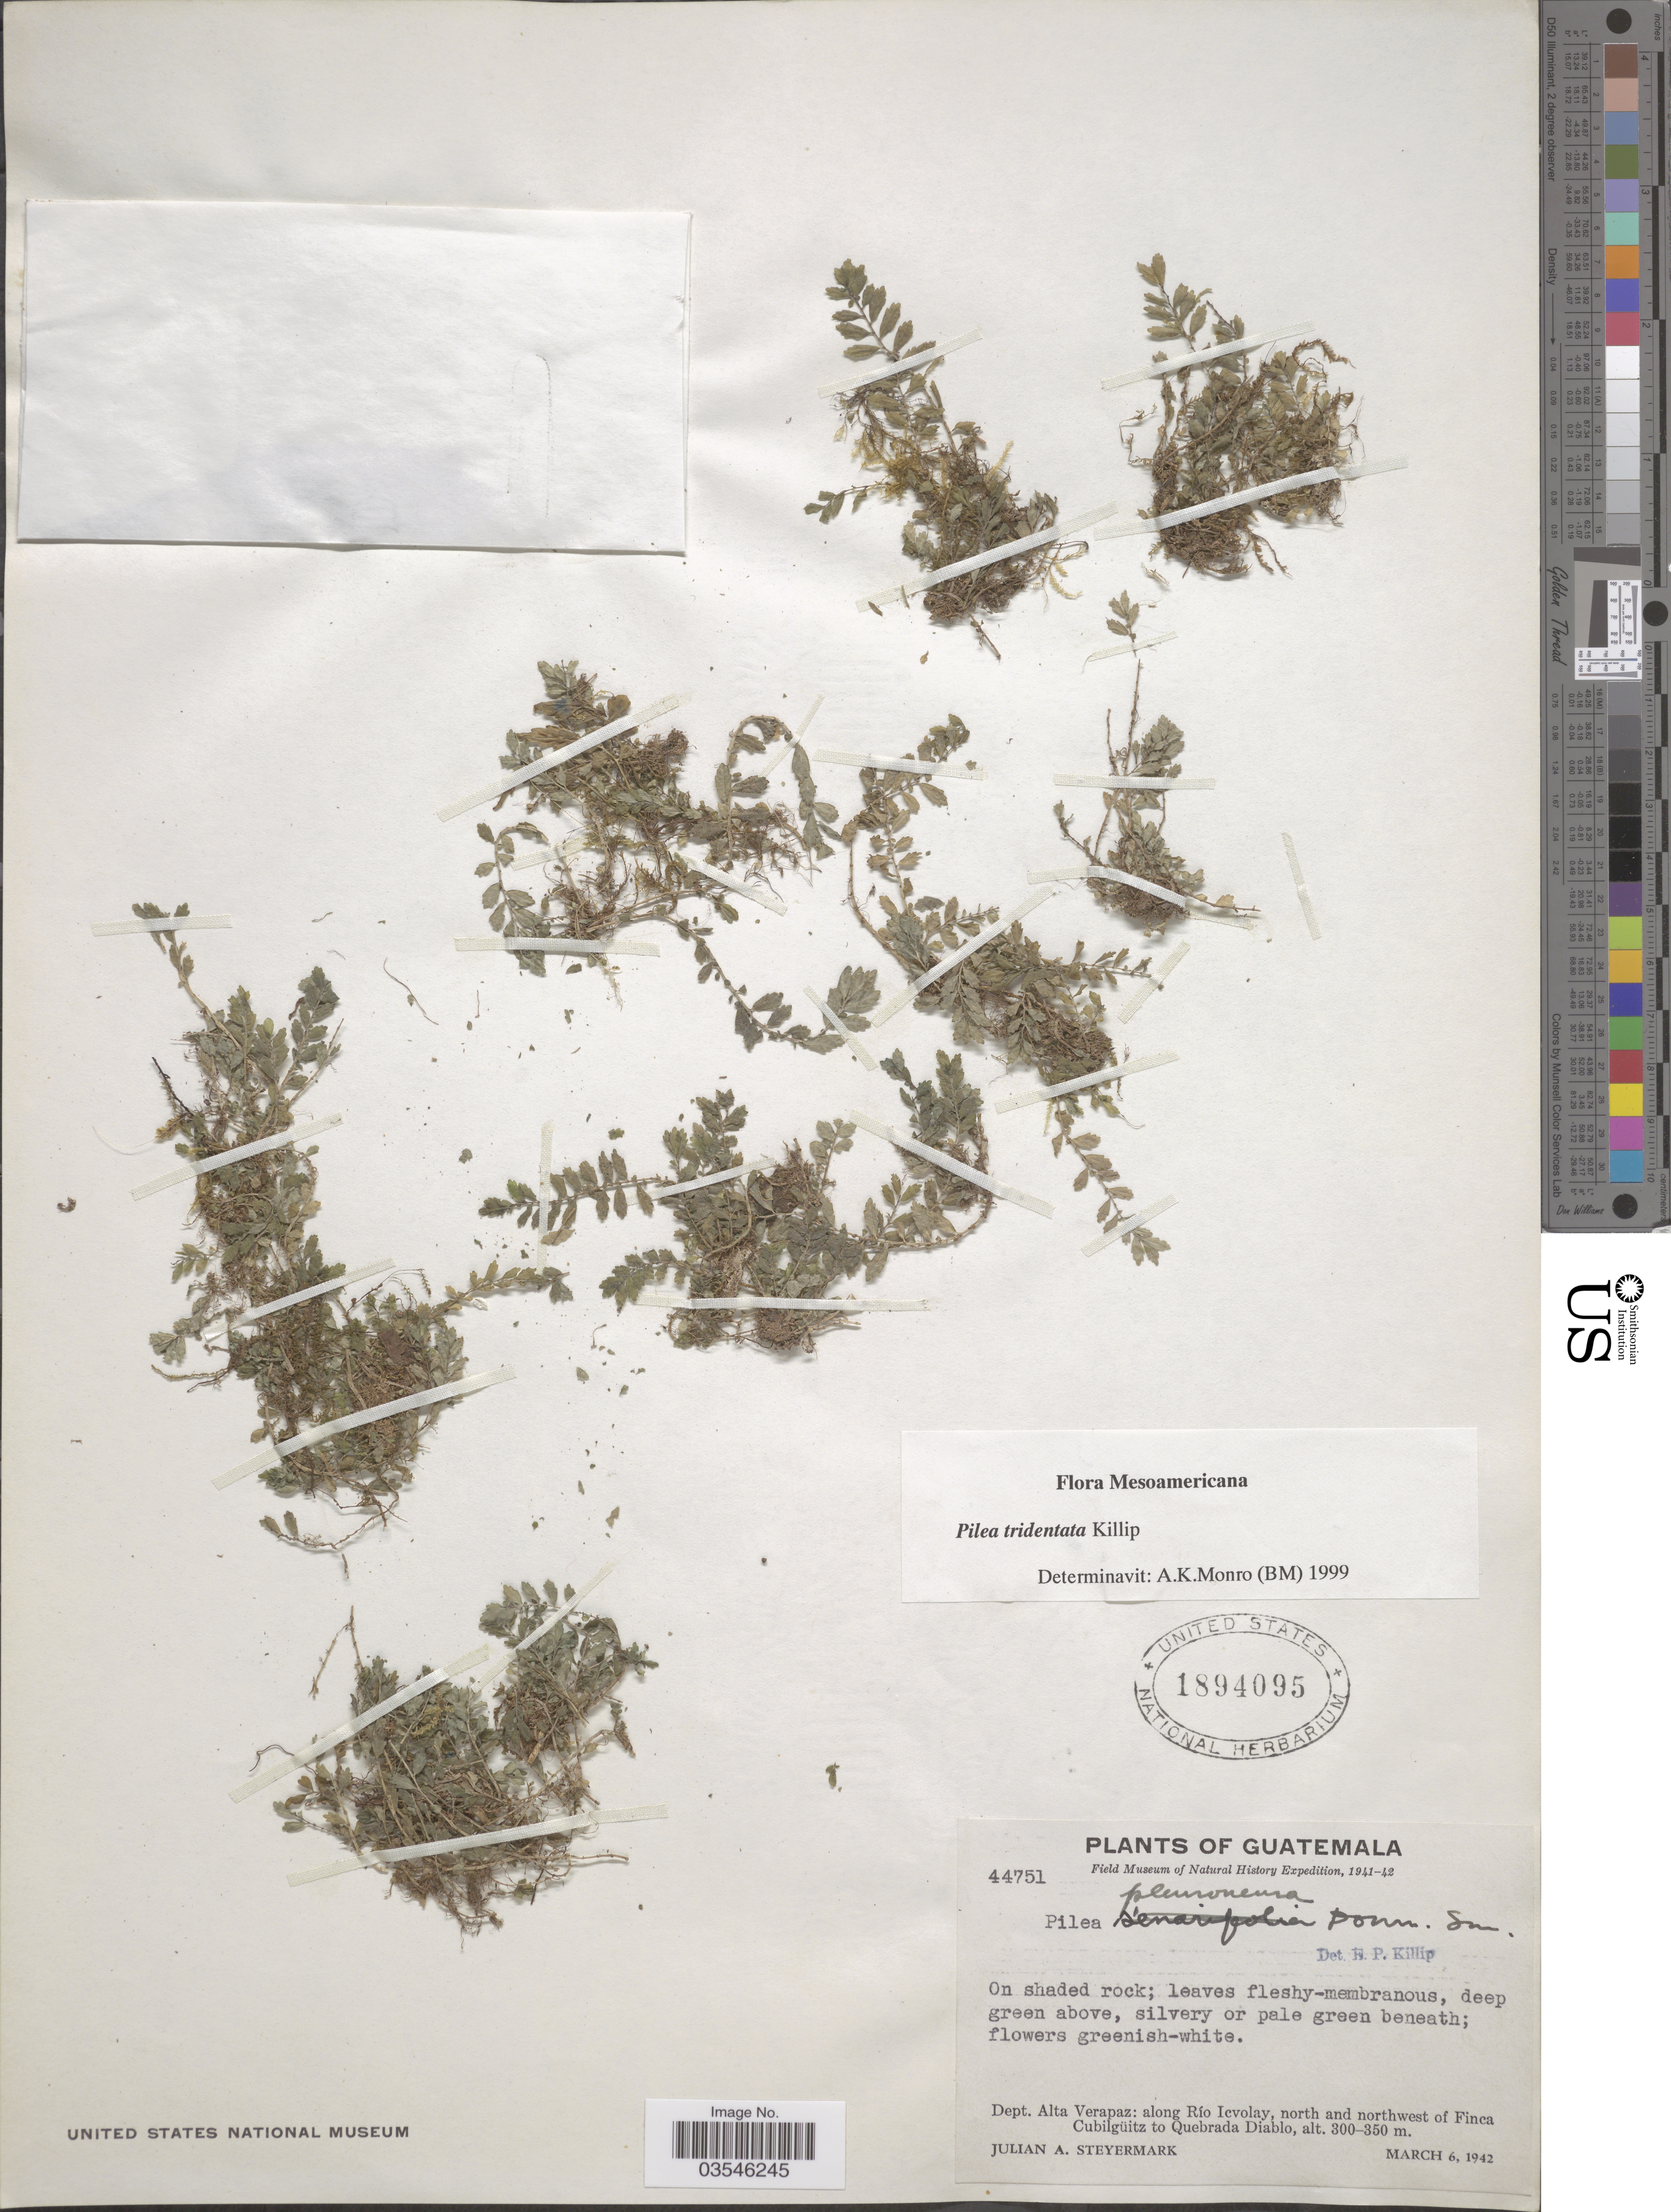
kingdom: Plantae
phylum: Tracheophyta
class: Magnoliopsida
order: Rosales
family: Urticaceae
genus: Pilea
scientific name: Pilea tridentata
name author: Killip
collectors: J. Steyermark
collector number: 44751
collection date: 1942-03-06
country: Guatemala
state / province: Alta Verapaz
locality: Dept. Alta Verapaz: along Río Icvolay, north and northwest of Finca Cubilgüitz to Quebrada Diablo.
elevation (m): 300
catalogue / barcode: US 1894095